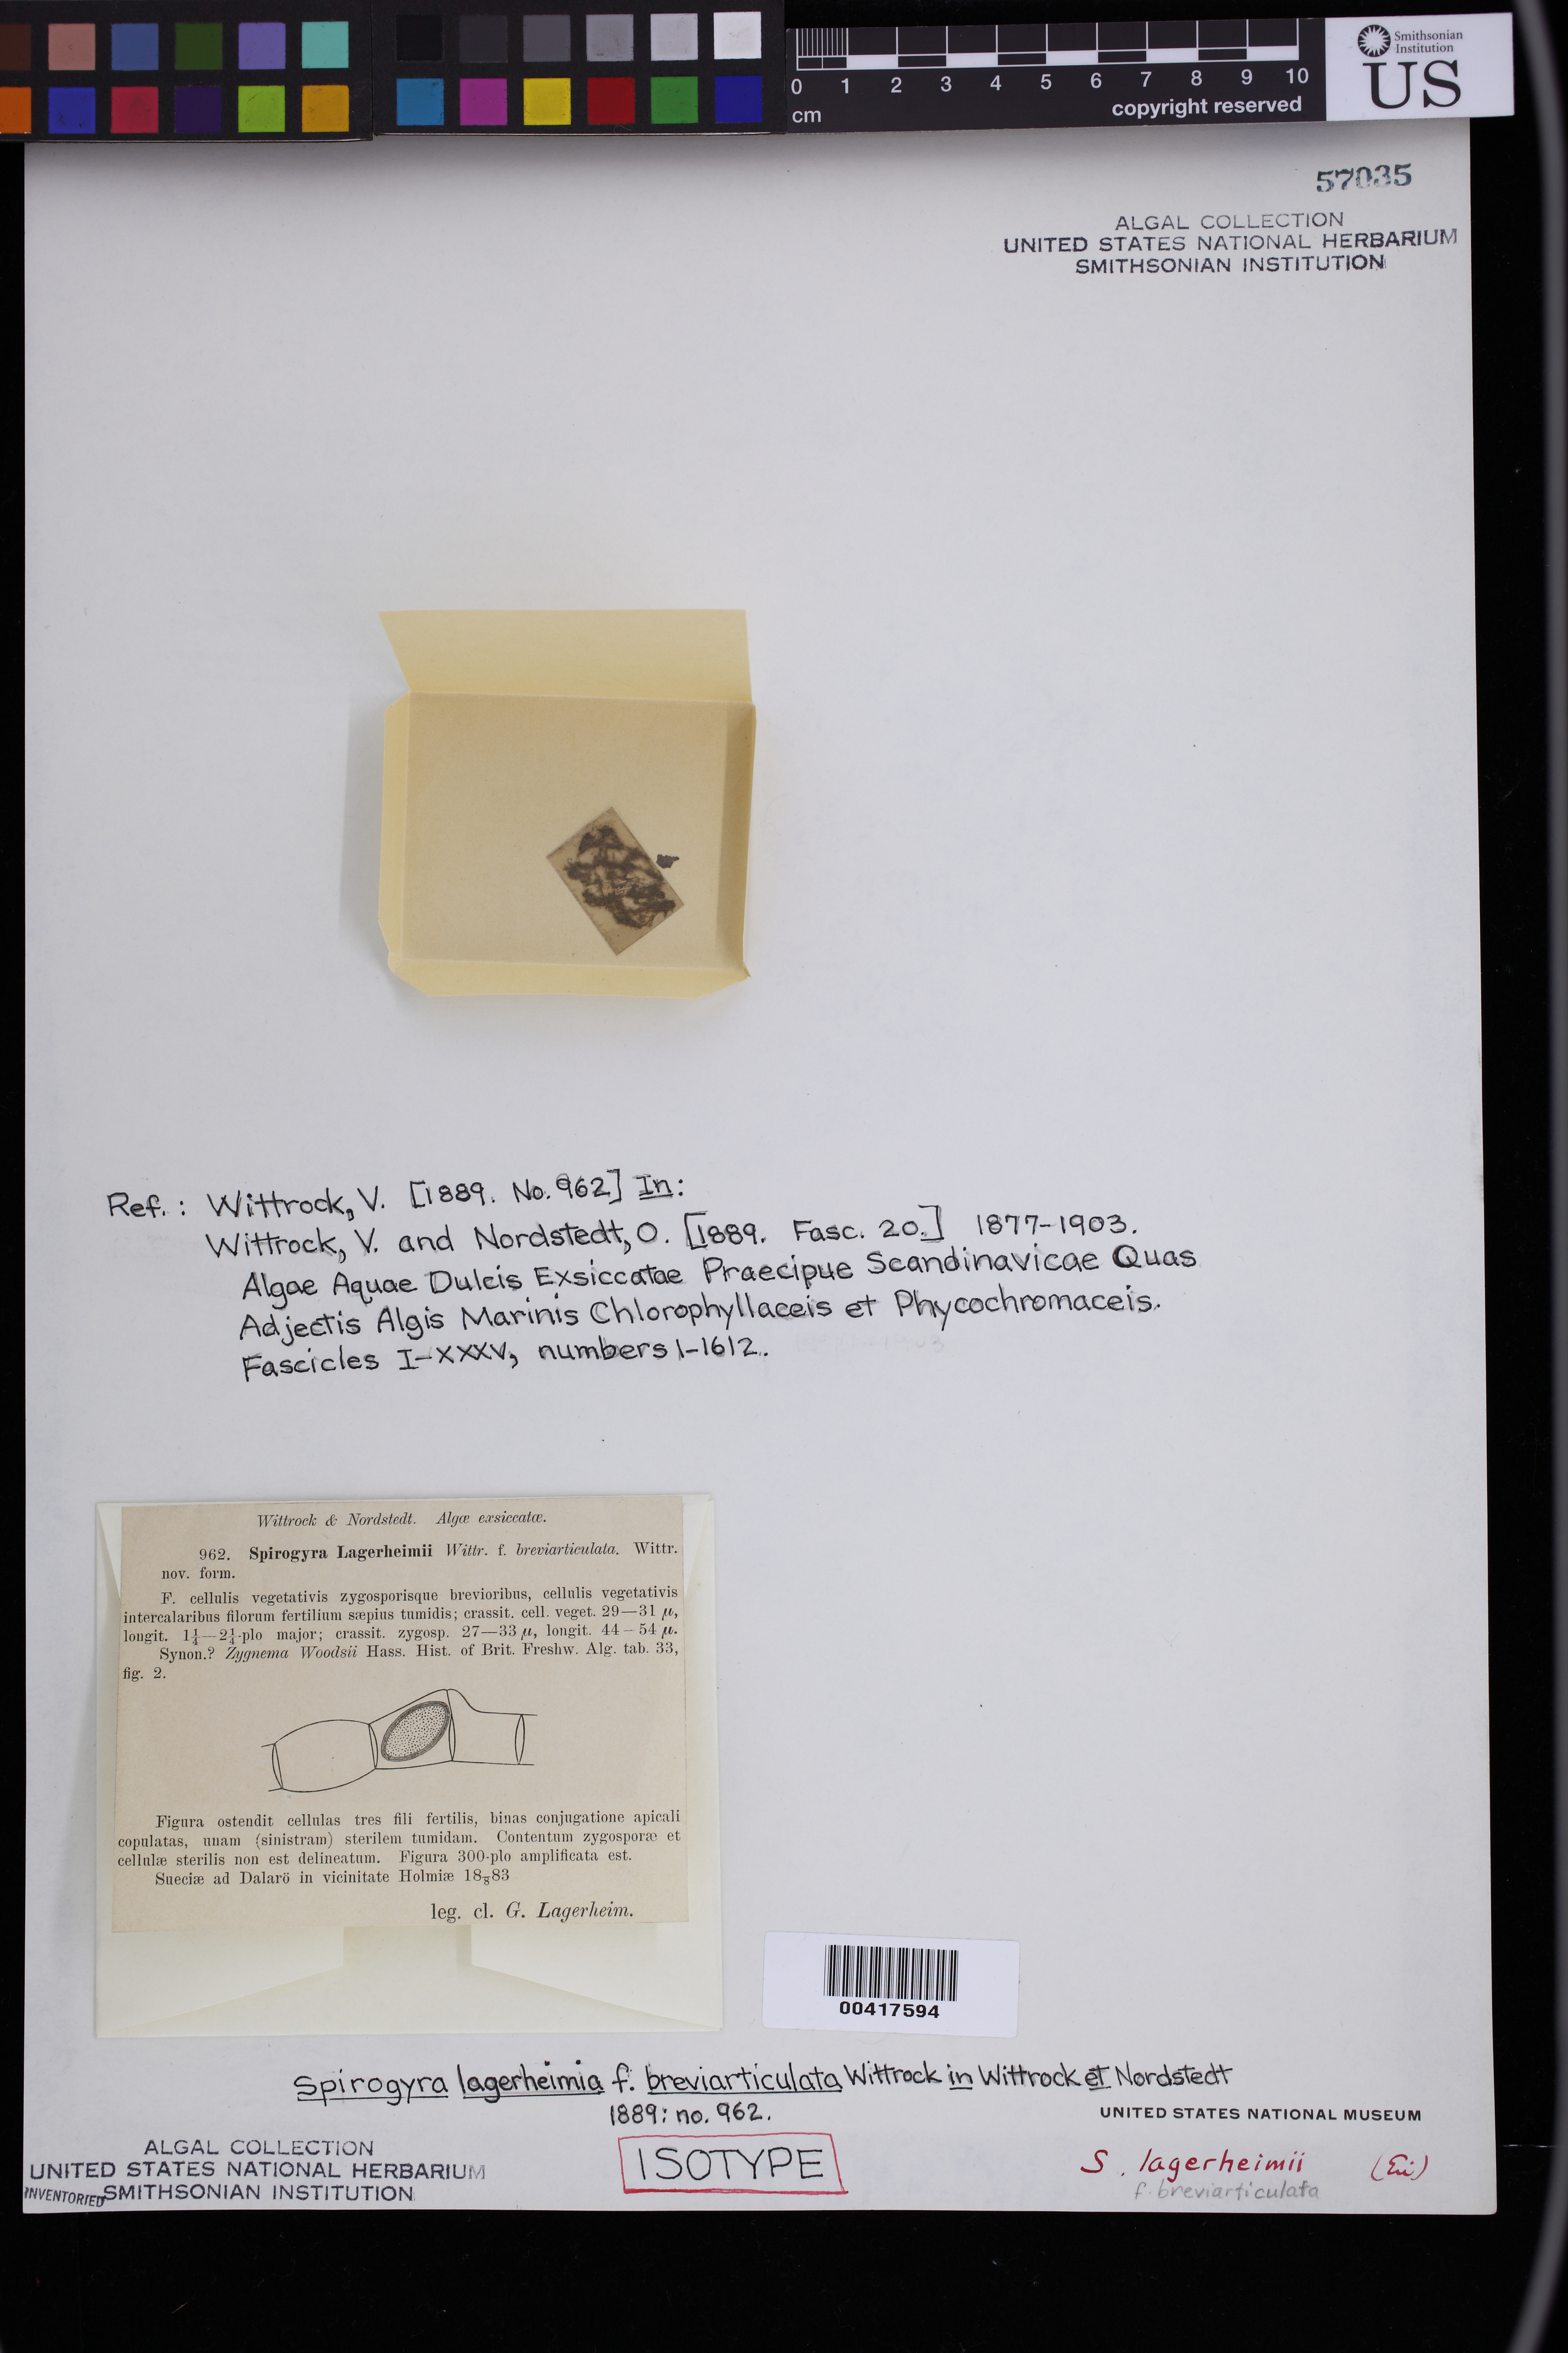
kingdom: Plantae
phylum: Charophyta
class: Zygnematophyceae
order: Zygnematales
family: Zygnemataceae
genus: Spirogyra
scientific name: Spirogyra lagerheimii f. breviarticulata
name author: Wittr. in Wittr. & Nordstedt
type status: Isotype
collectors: G. Lagerheim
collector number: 962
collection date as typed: Aug 1883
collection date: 1883-08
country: Sweden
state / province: Stockholm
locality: Dalaro, Stockholm (Holmiae) area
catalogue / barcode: US 57035